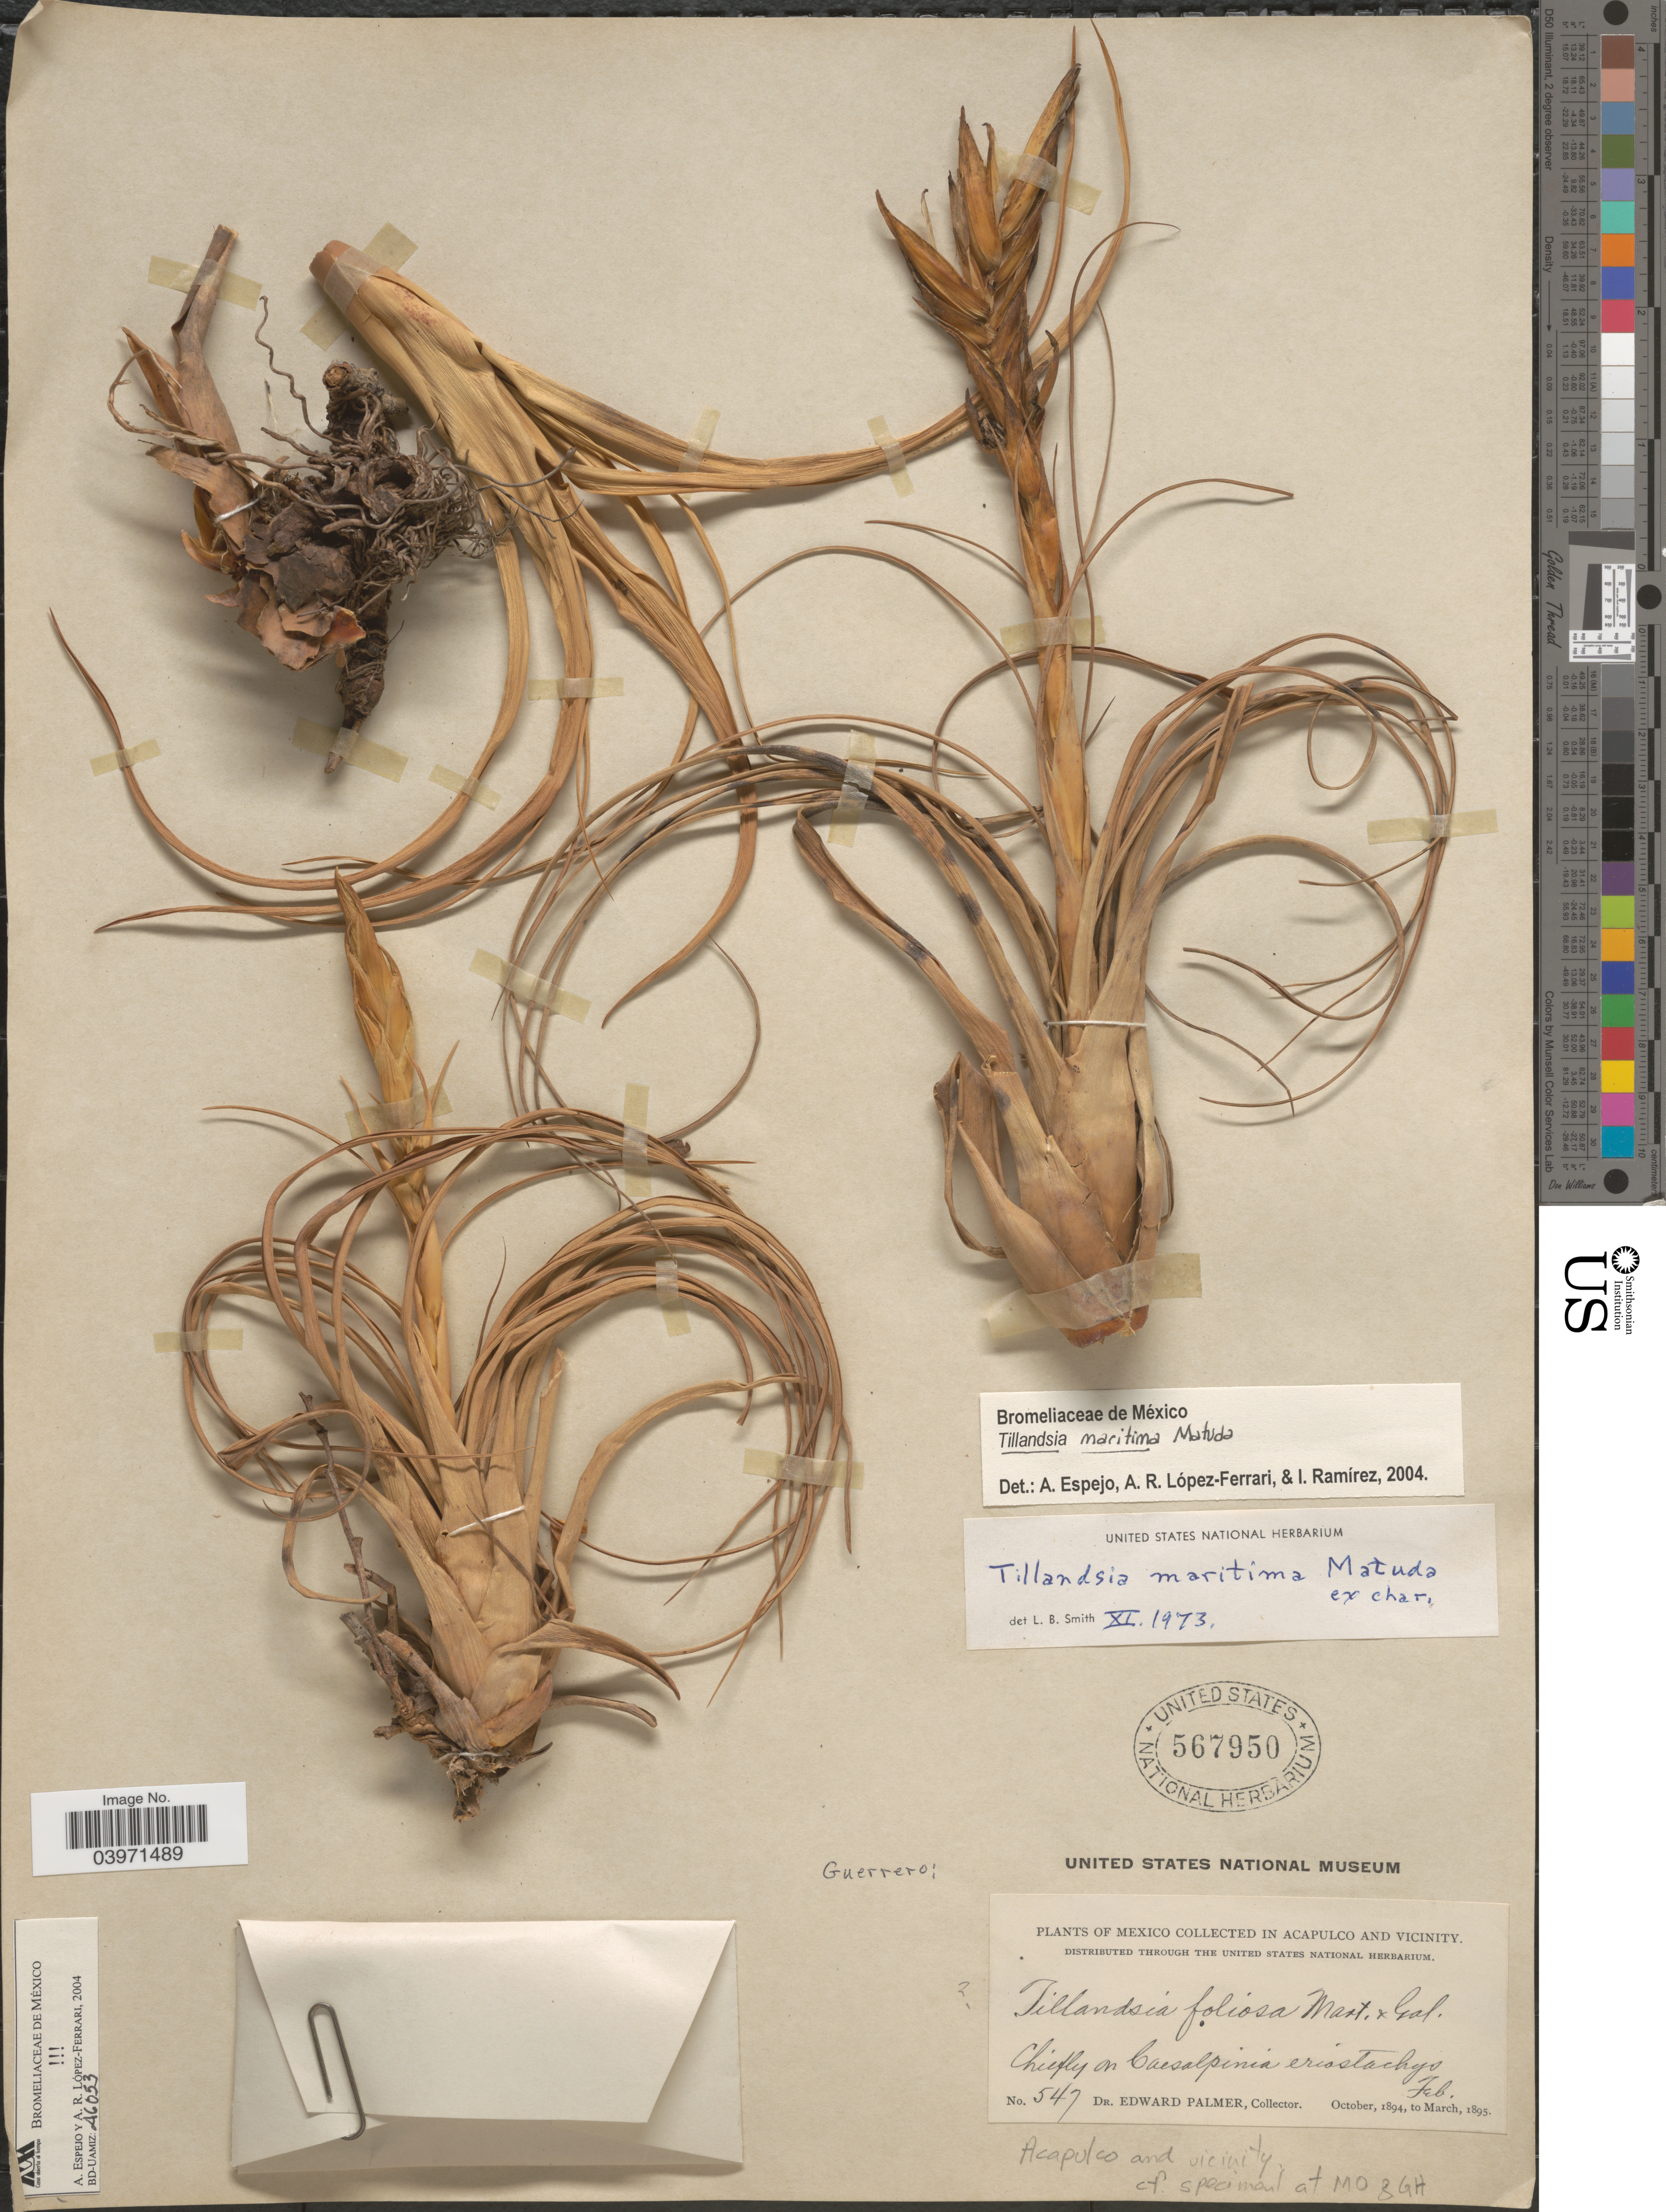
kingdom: Plantae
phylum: Tracheophyta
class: Liliopsida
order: Poales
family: Bromeliaceae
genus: Tillandsia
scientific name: Tillandsia maritima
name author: Matuda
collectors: E. Palmer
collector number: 547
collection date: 1894-10/1895-03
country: Mexico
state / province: Guerrero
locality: Acapulco and vicinity.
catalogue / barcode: US 567950